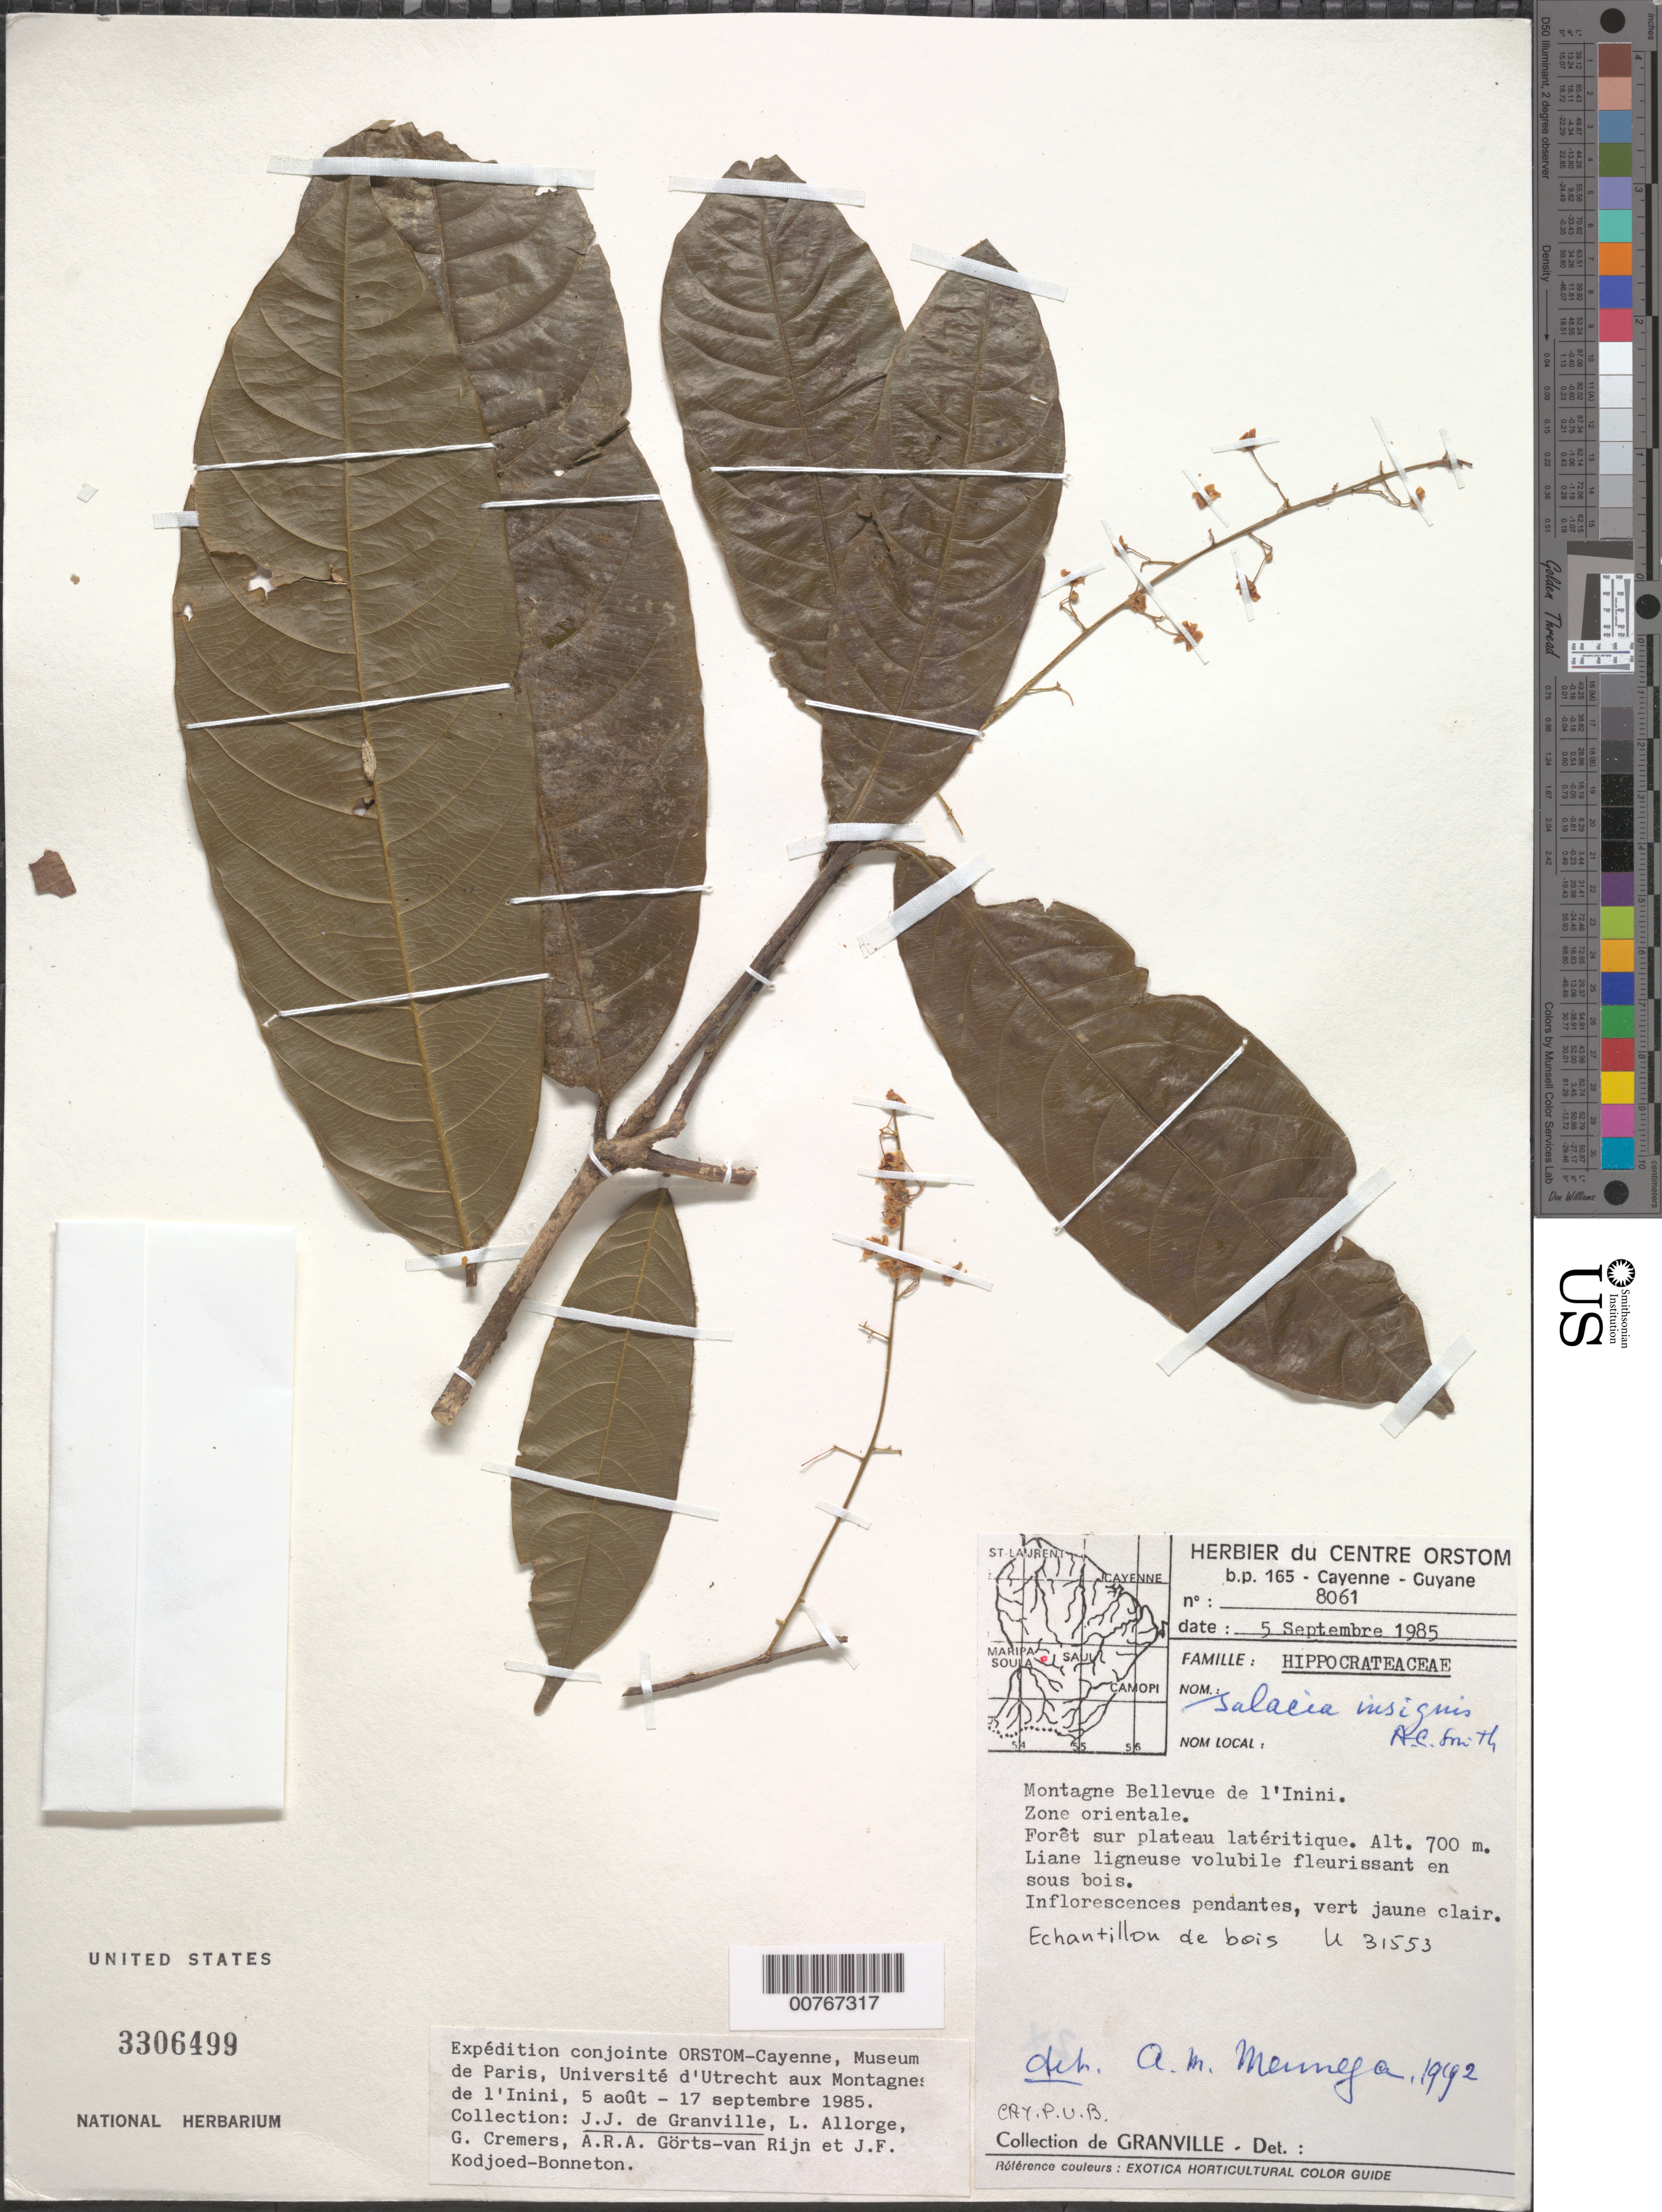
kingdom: Plantae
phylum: Tracheophyta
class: Magnoliopsida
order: Celastrales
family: Celastraceae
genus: Salacia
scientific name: Salacia insignis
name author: A.C. Sm.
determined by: Mennega, A. M. W.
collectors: J.-J. de Granville, L. Allorge, G. Cremers, A. .R. A. Görts-van Rijn & J. Kodjoed-Bonneton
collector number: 8061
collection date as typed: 5-Sep-85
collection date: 1985-09-05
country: French Guiana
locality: Montagnes Bellevue de l'Inini, zone orientale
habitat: Forêt sur plateau latéritique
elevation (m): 700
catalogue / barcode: US 3306499